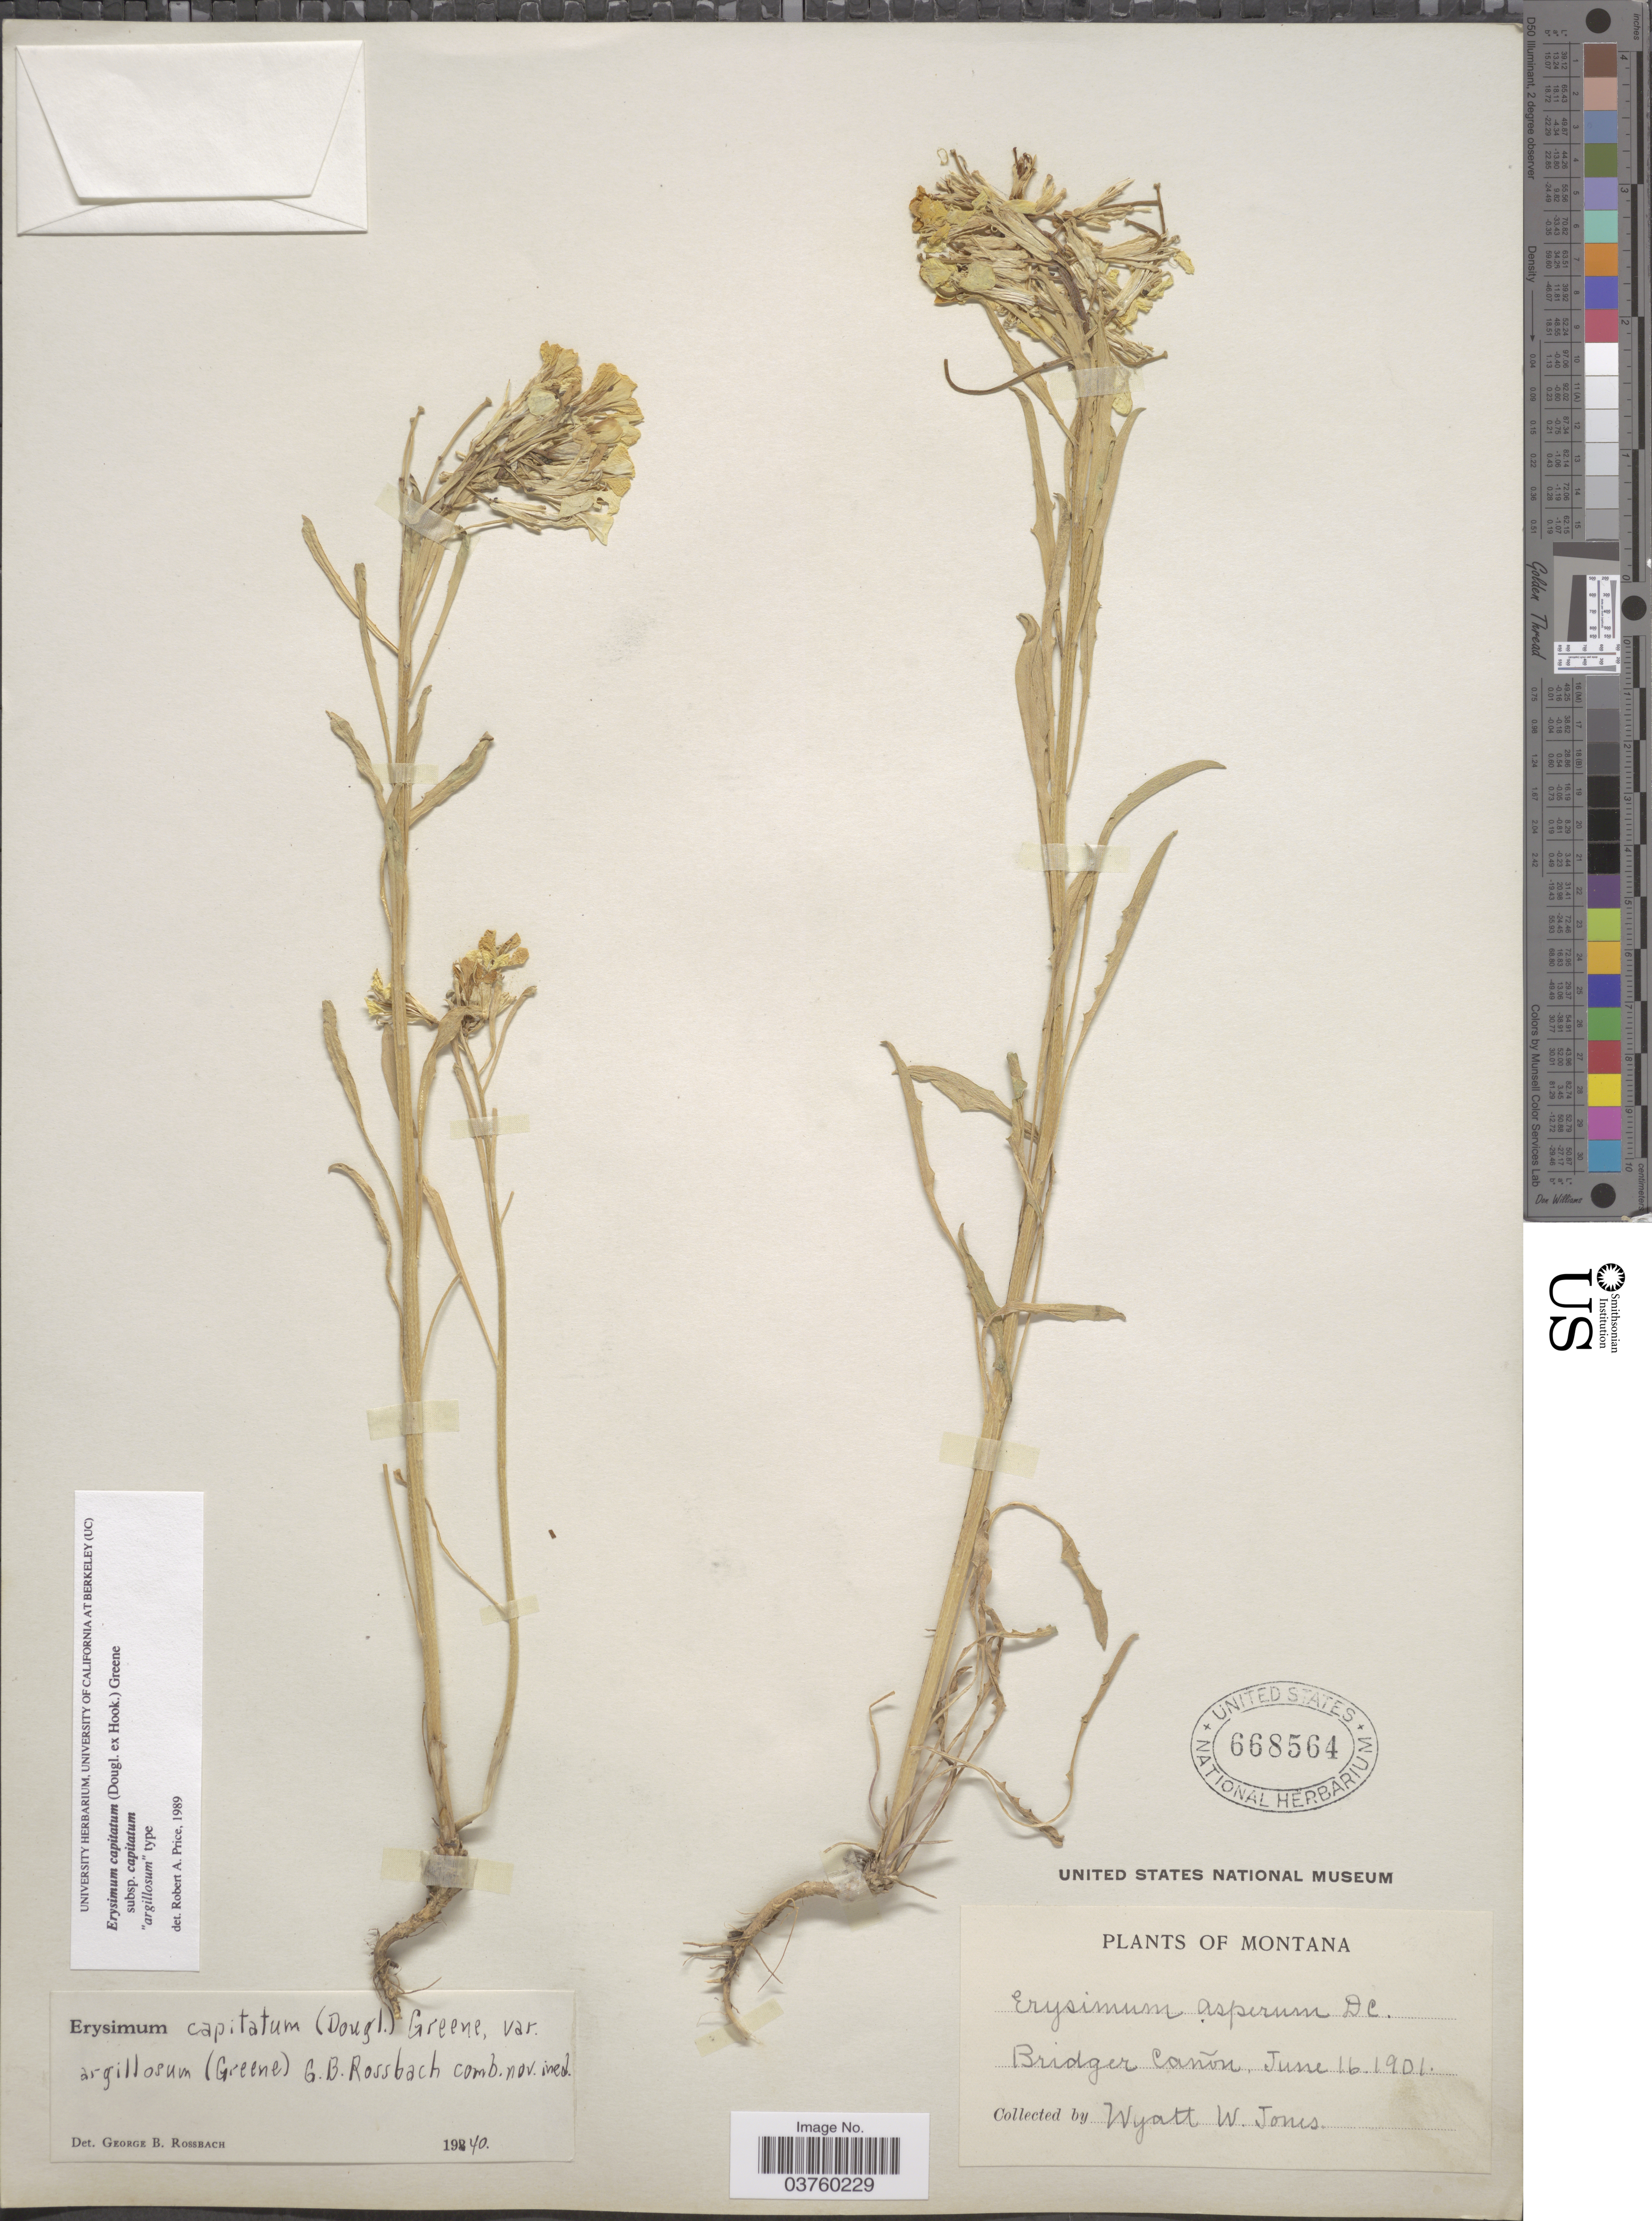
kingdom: Plantae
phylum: Tracheophyta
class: Magnoliopsida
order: Brassicales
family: Brassicaceae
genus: Erysimum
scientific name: Erysimum capitatum subsp. capitatum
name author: (Douglas ex Hook.) Greene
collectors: W. W. Jones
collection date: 1901-06-16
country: United States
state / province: Montana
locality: Bridger Cañon.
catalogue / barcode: US 668564